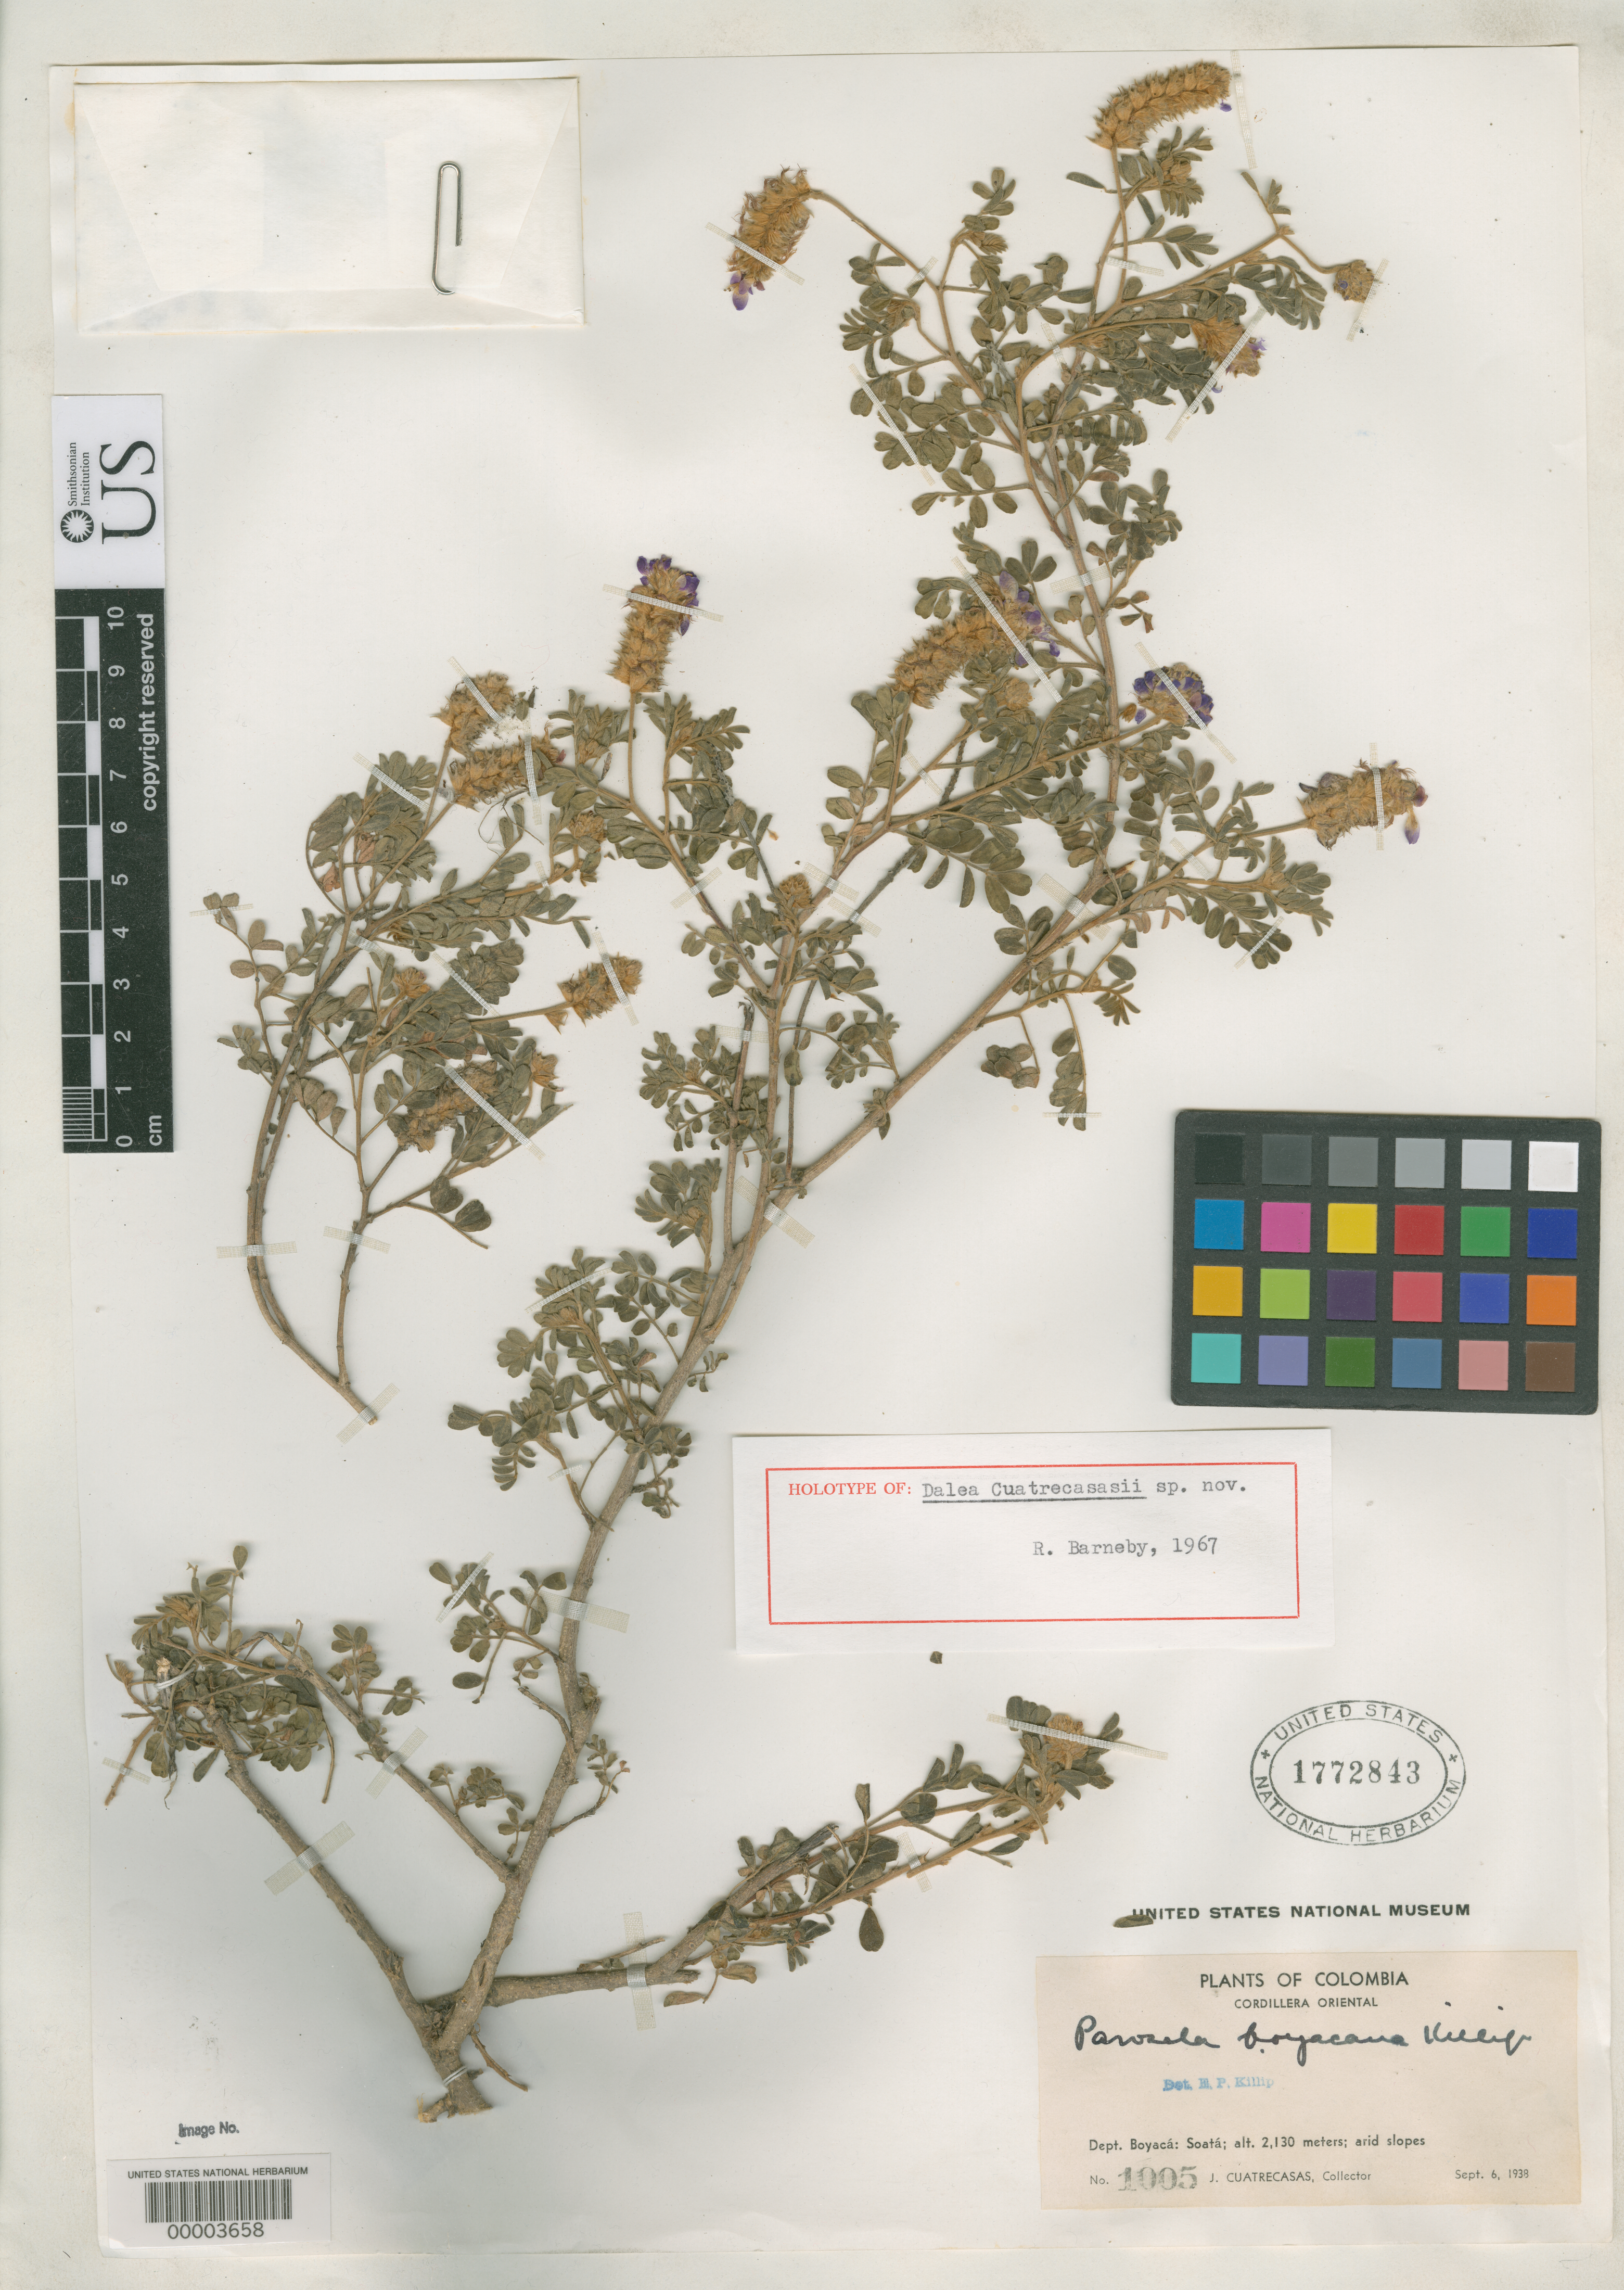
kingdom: Plantae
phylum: Tracheophyta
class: Magnoliopsida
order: Fabales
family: Fabaceae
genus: Dalea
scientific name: Dalea cuatrecasasii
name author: Barneby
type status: Holotype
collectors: J. Cuatrecasas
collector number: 1005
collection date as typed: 06 Sep 1938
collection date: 1938-09-06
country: Colombia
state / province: Boyacá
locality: Soata.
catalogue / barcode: US 1772843